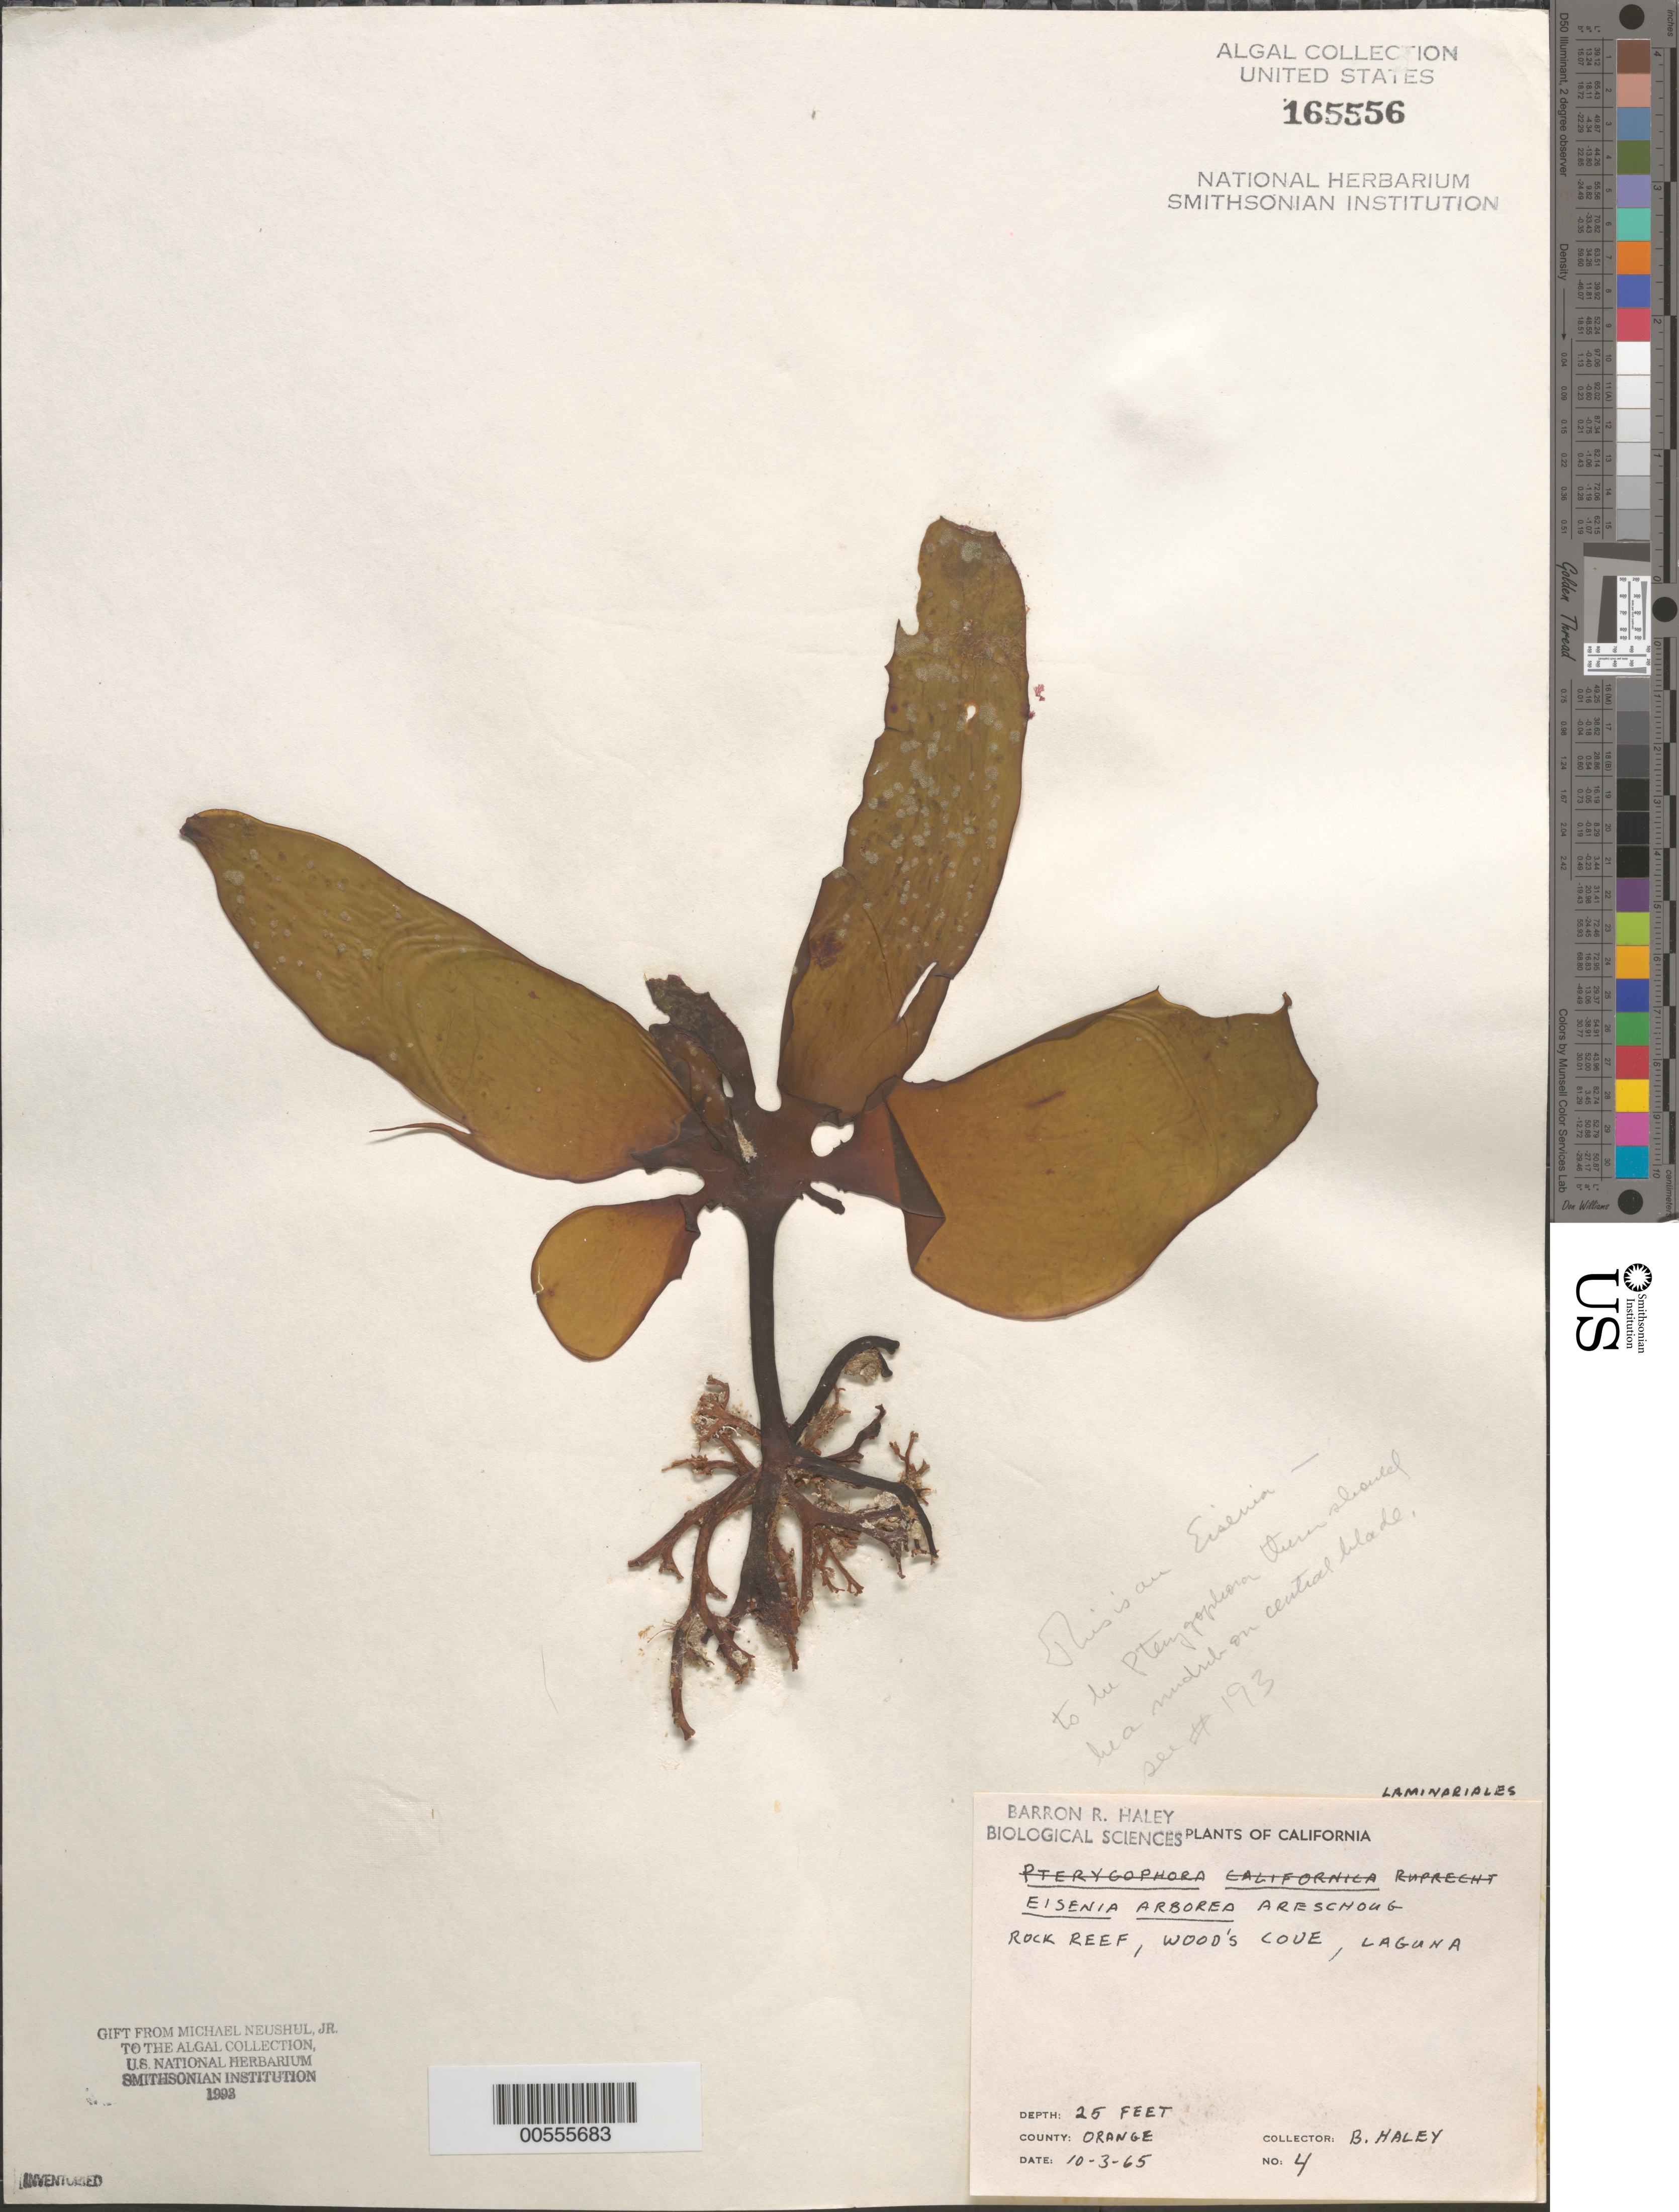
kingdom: Chromista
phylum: Ochrophyta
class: Phaeophyceae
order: Laminariales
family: Lessoniaceae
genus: Eisenia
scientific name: Eisenia arborea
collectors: B. Haley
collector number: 4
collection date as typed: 03 Oct 1965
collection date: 1965-10-03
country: United States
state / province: California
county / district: Orange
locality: Laguna, Wood's Cove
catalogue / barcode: US 165556